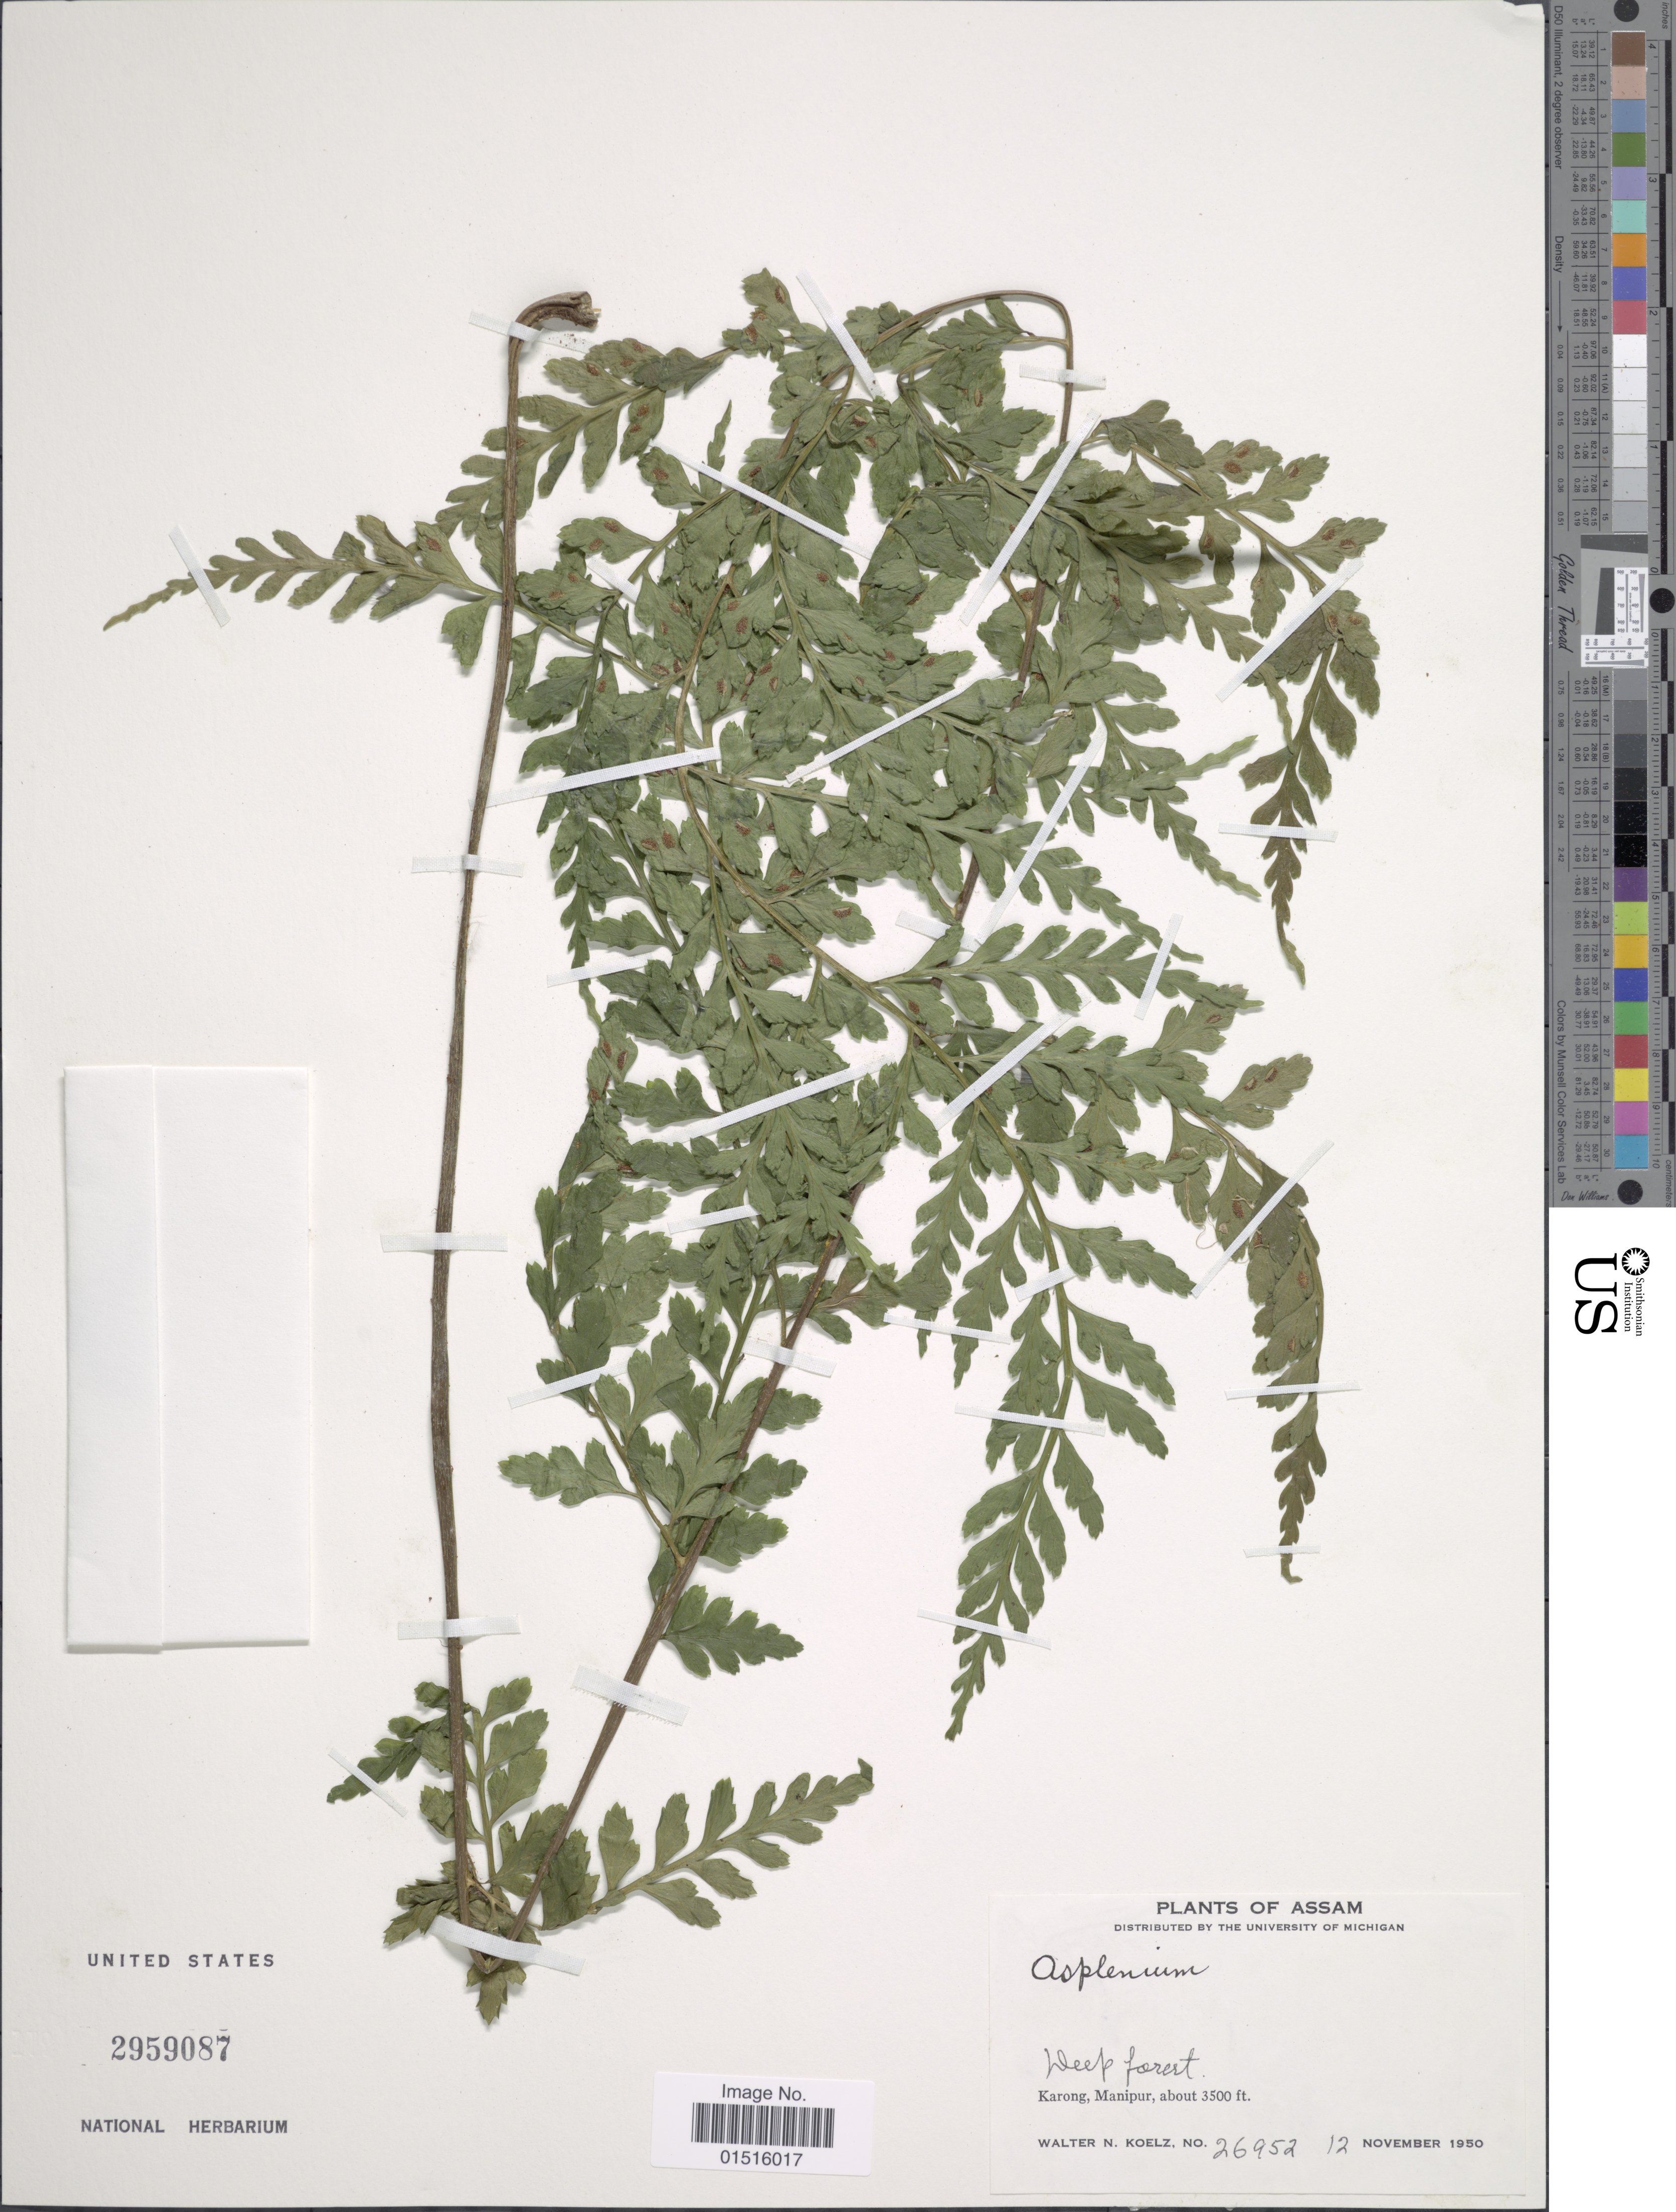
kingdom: Plantae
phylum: Tracheophyta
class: Polypodiopsida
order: Polypodiales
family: Aspleniaceae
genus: Asplenium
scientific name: Asplenium sp.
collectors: W. N. Koelz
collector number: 26952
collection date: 1950-11-12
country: India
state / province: Manipur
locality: Karong, Manipur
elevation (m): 1067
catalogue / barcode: US 2959087